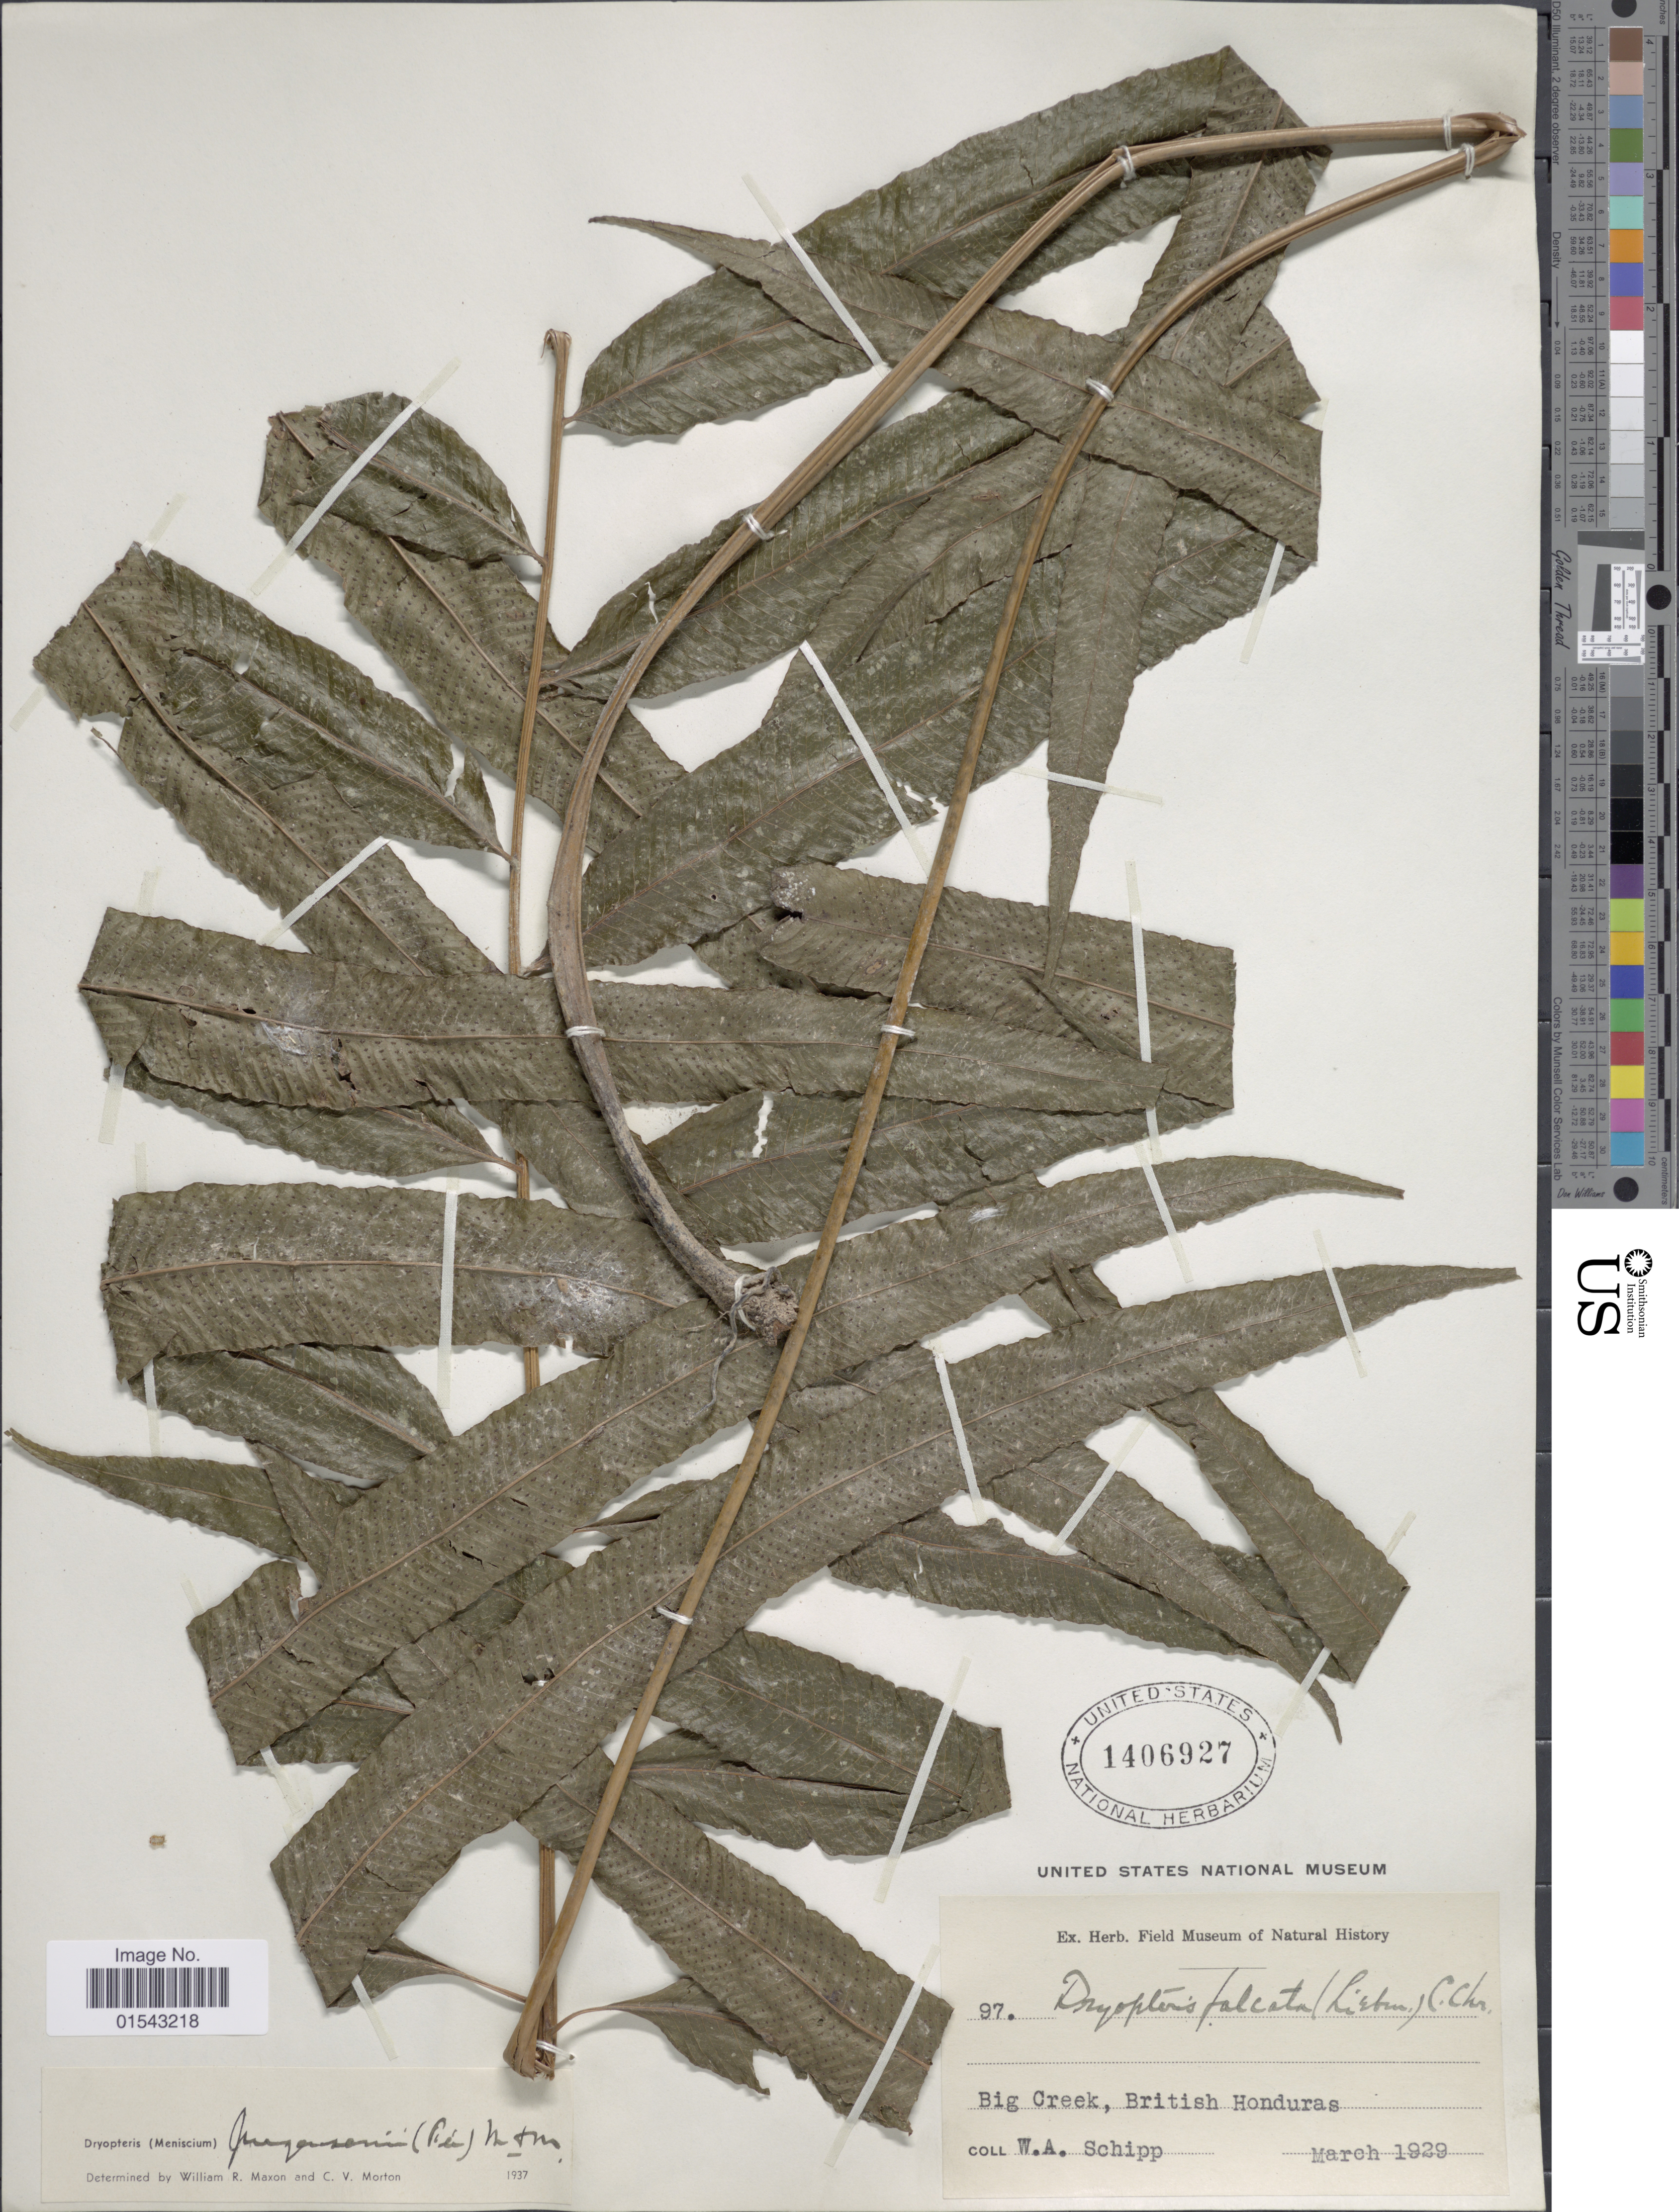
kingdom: Plantae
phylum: Tracheophyta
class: Polypodiopsida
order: Polypodiales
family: Thelypteridaceae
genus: Meniscium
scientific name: Meniscium falcatum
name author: Liebm.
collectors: W. Schipp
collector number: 97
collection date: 1929-03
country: Belize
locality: Big Creek, British Honduras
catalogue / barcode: US 1406927